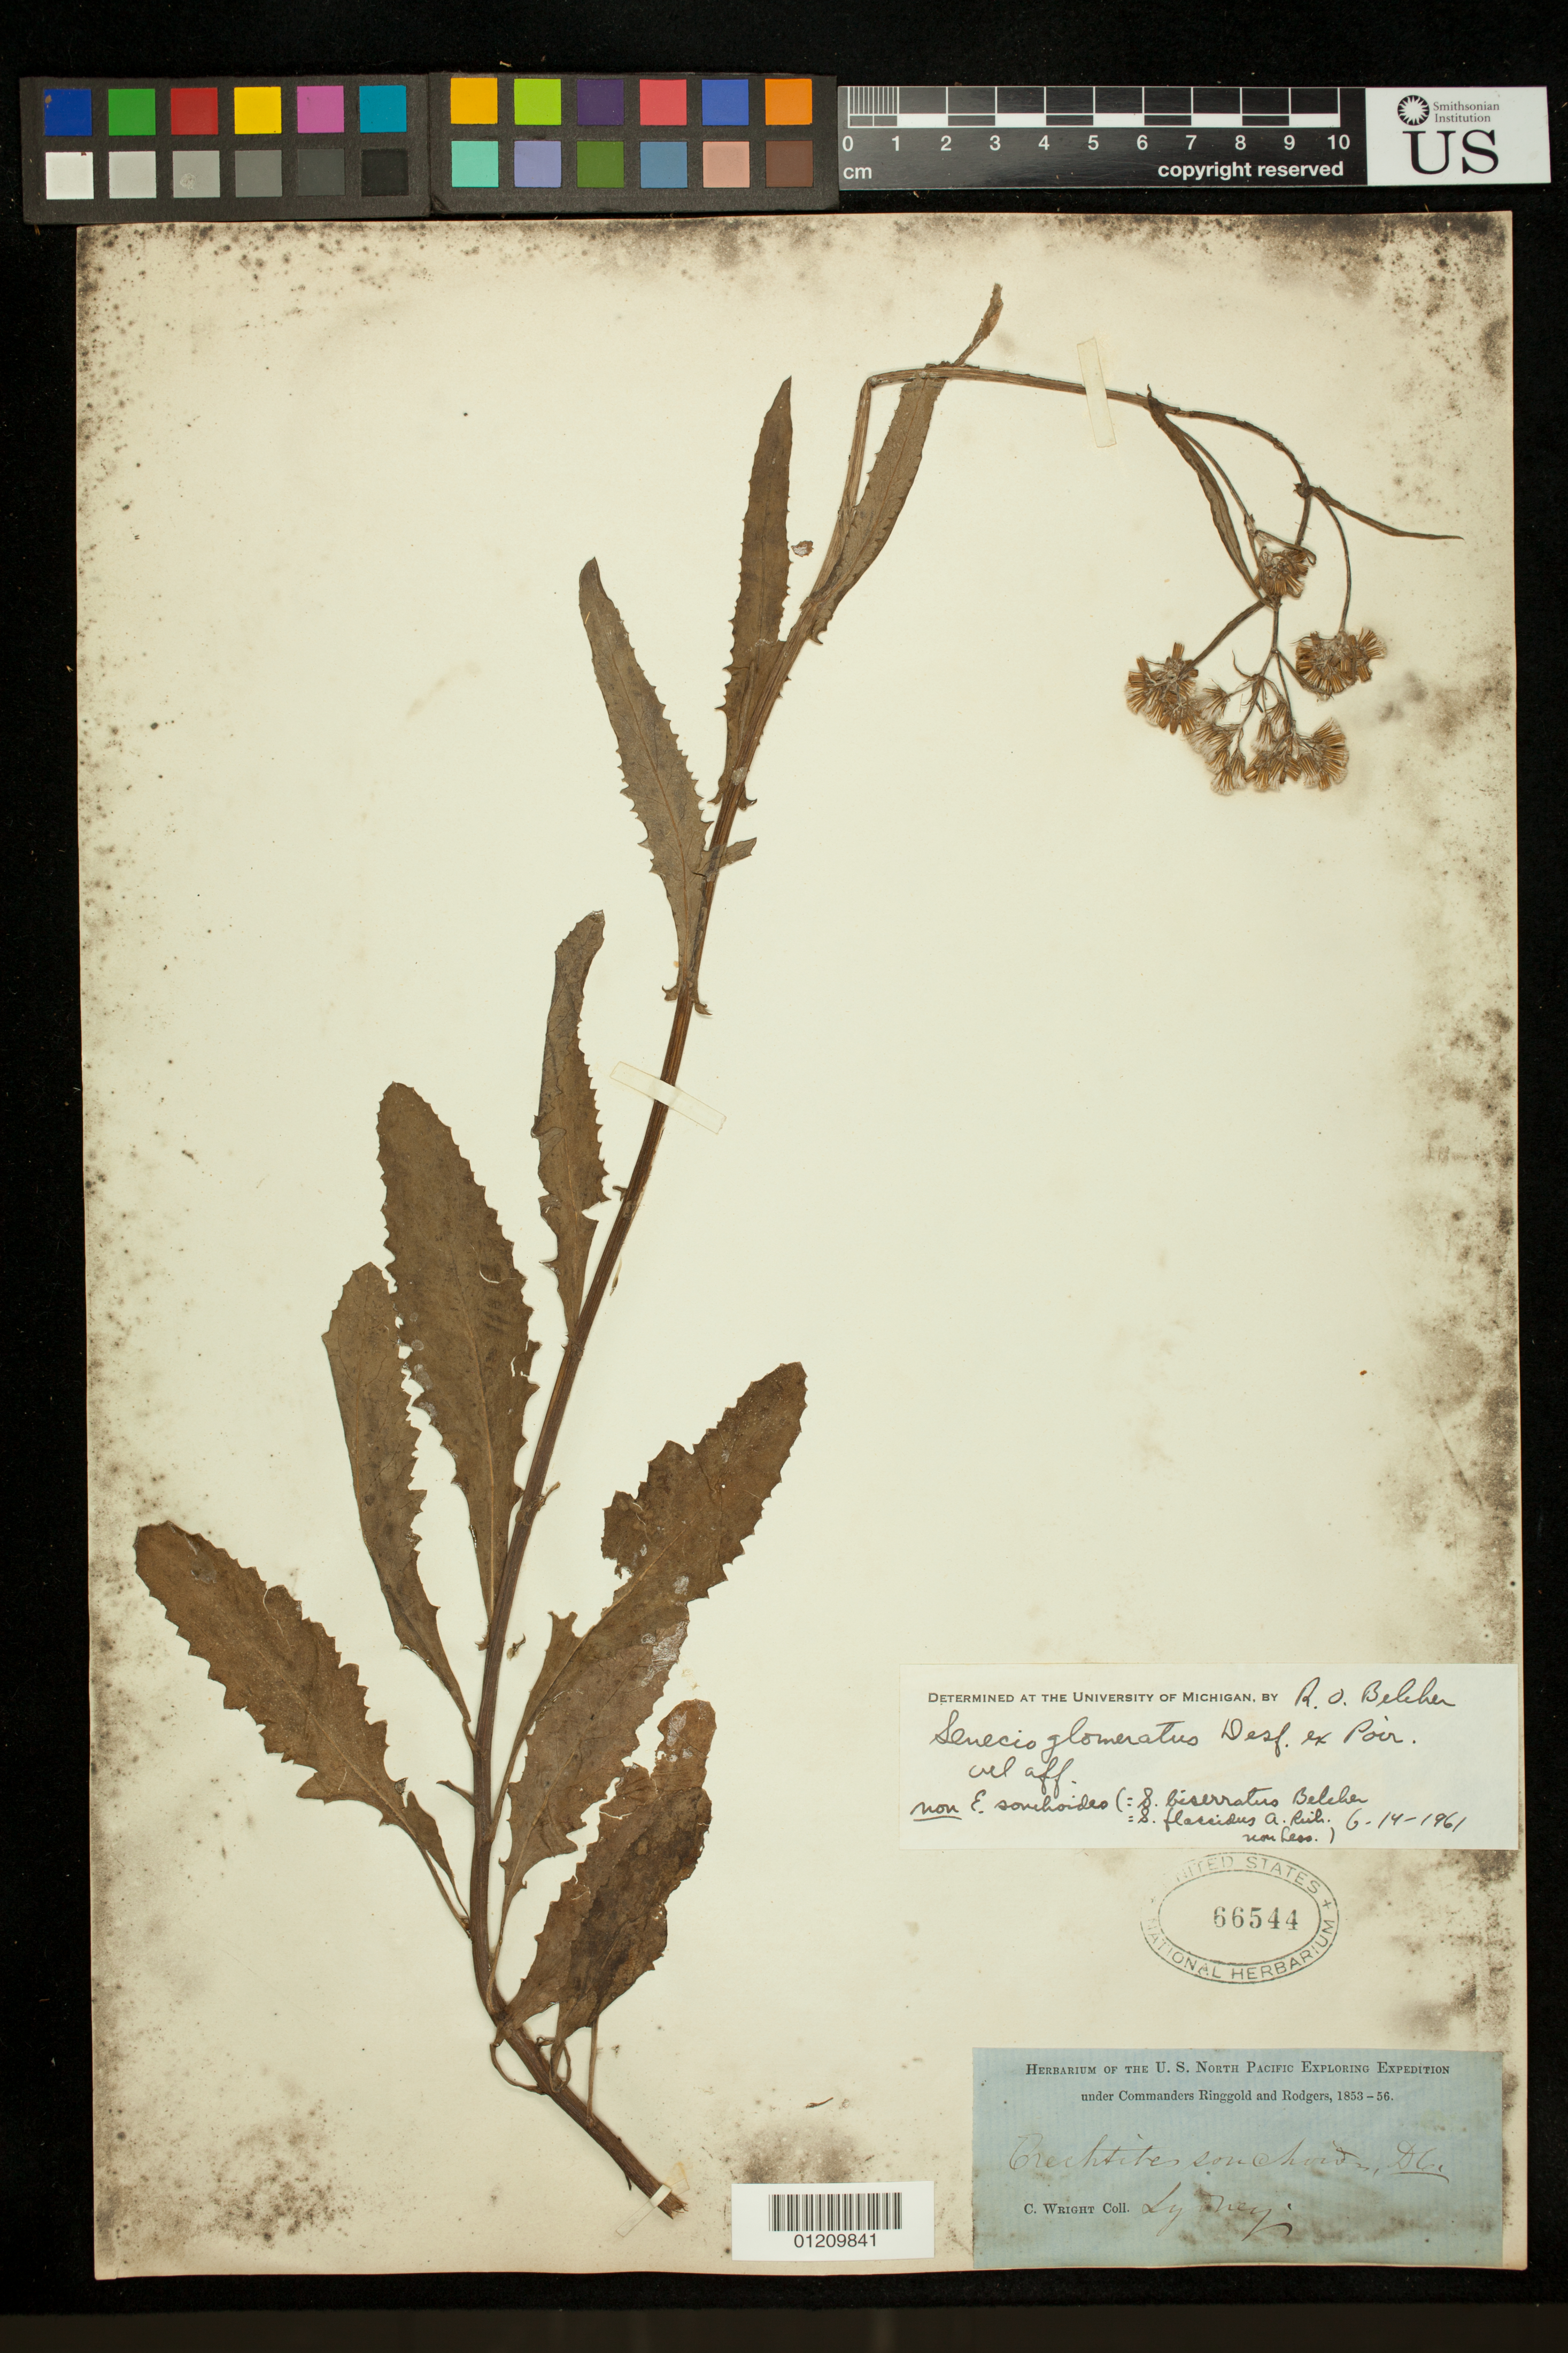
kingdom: Plantae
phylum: Tracheophyta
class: Magnoliopsida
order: Asterales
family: Asteraceae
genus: Senecio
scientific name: Senecio glomeratus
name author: Desf. ex Poir.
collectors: C. Wright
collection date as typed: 1853 to -- -- 1856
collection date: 1853/1856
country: Australia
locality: Sydney.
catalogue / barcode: US 66544